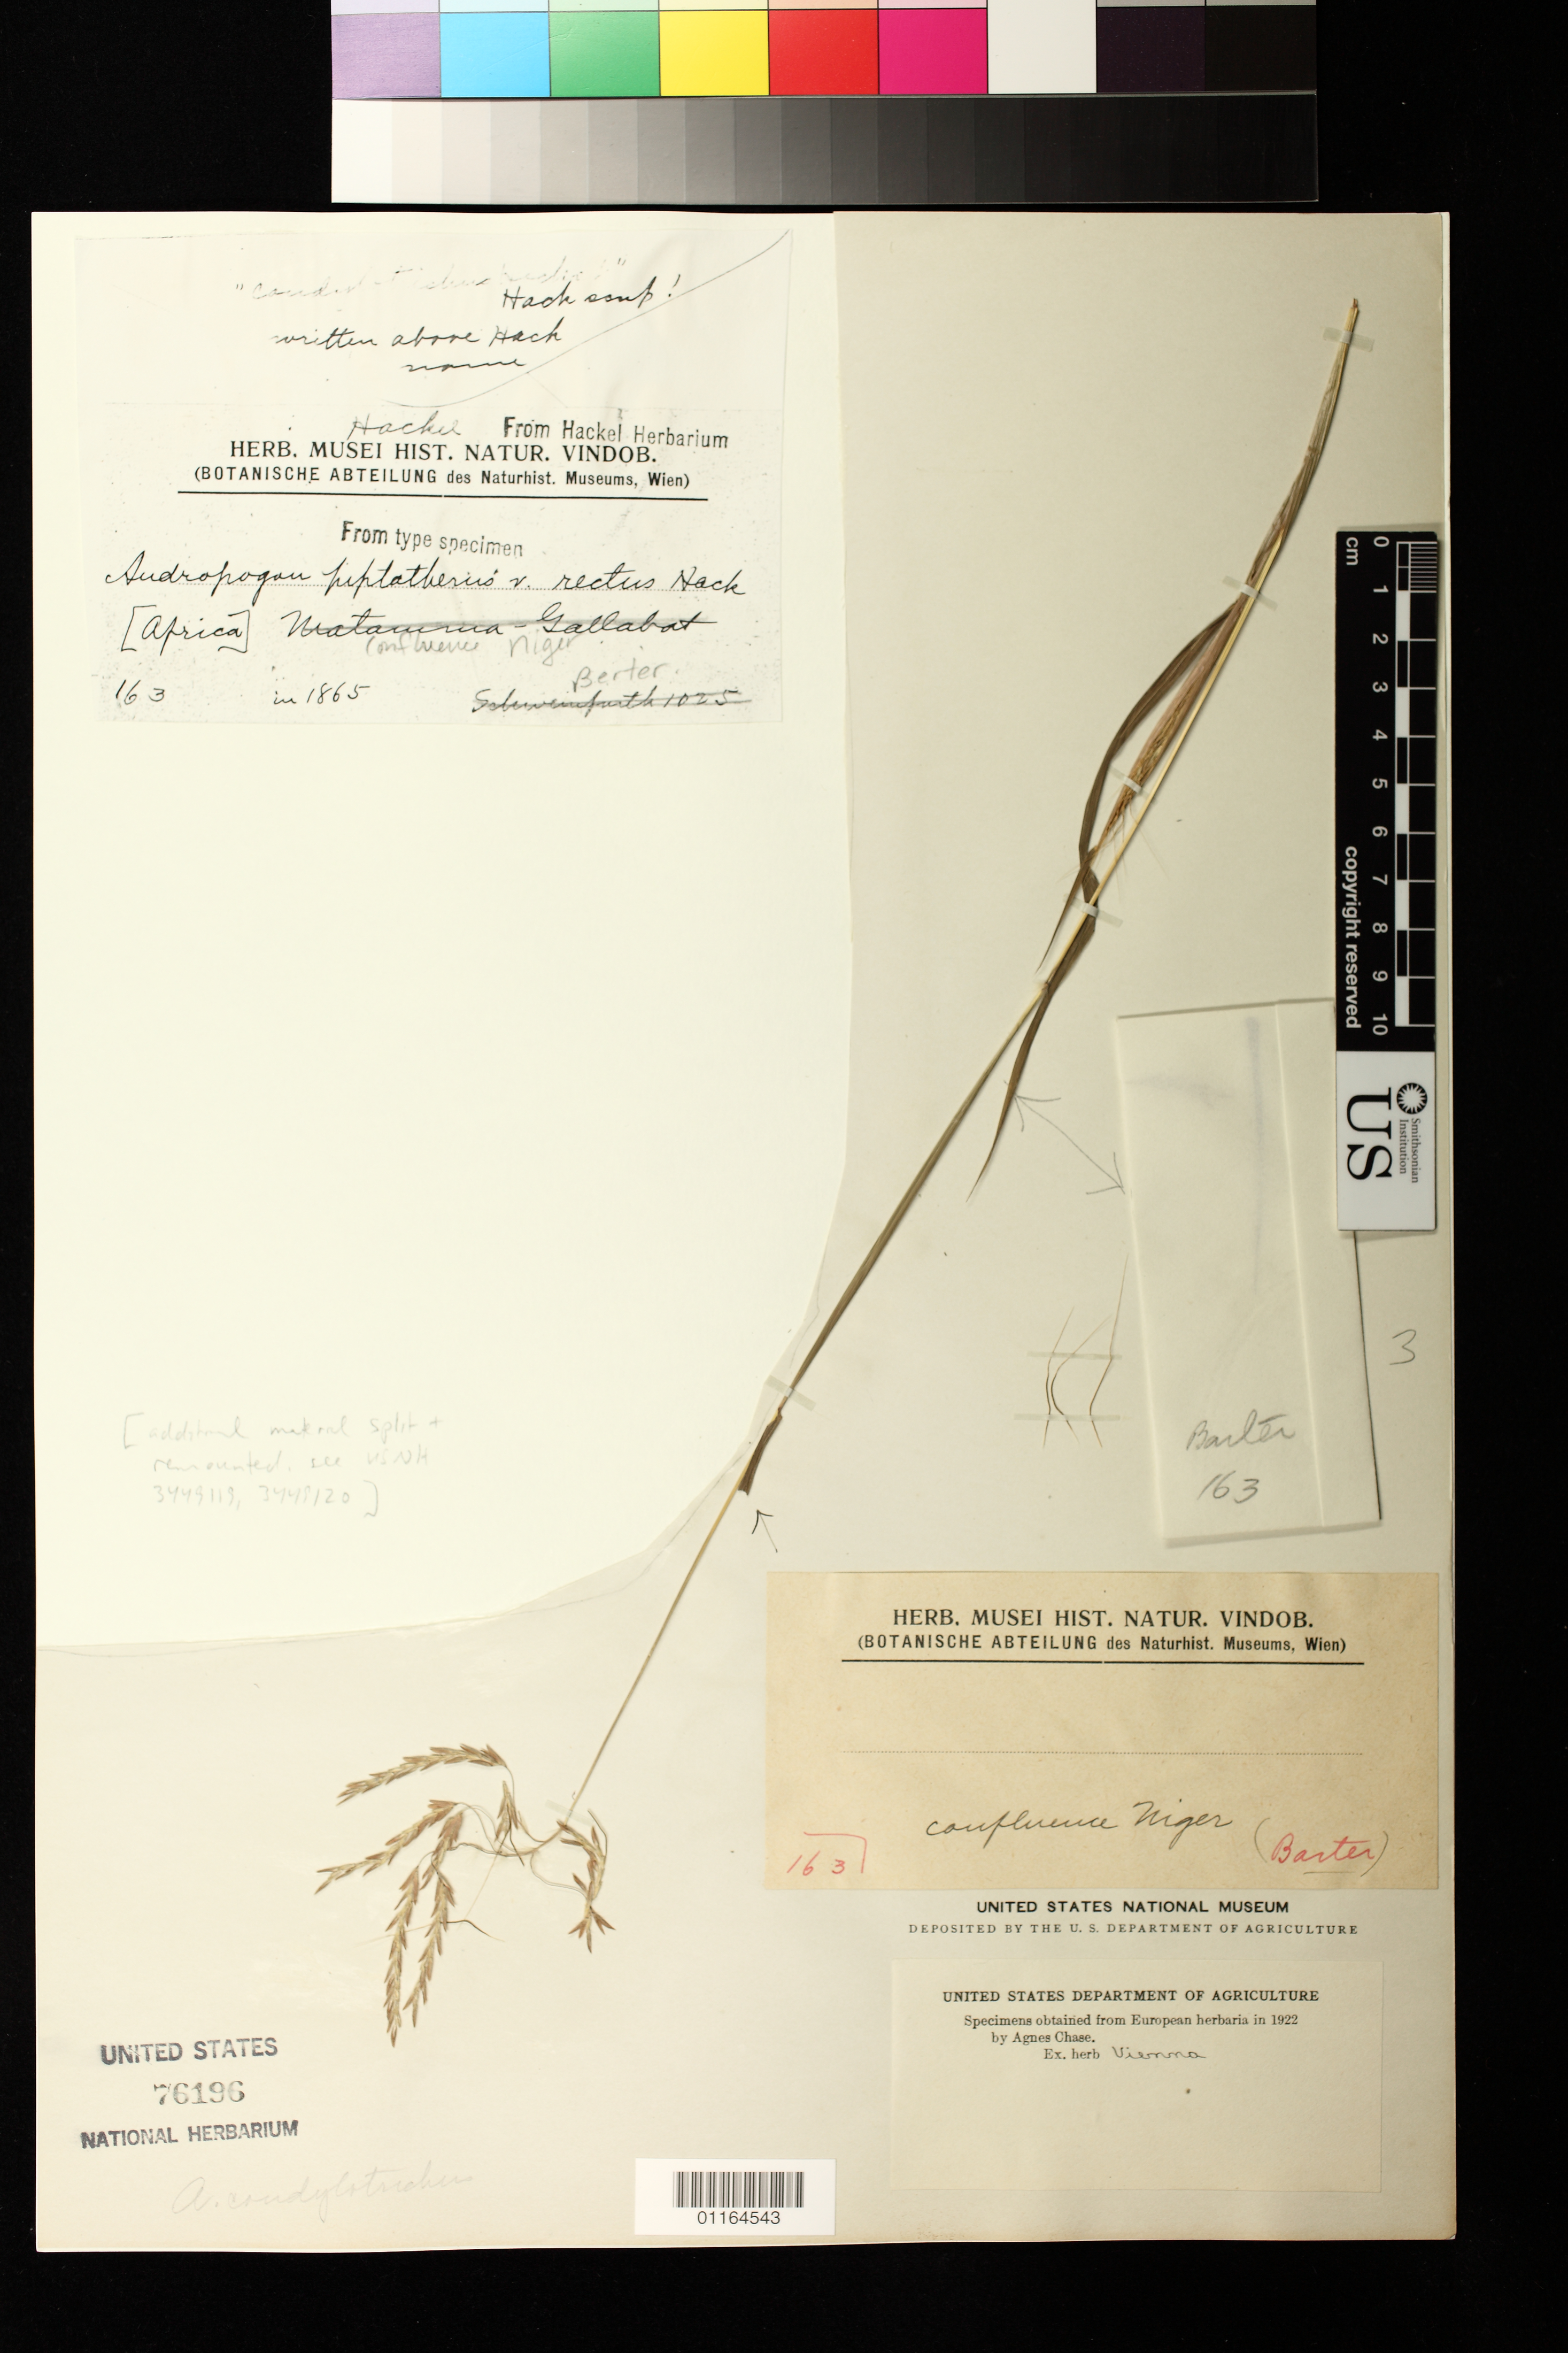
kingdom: Plantae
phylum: Tracheophyta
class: Liliopsida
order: Poales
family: Poaceae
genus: Andropogon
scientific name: Andropogon piptatherus var. erectus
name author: Hack.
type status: Syntype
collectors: C. Barter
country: Nigeria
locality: confluence Niger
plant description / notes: Fragmentary material of type specimen ex herb. Vienna.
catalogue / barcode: US 76196